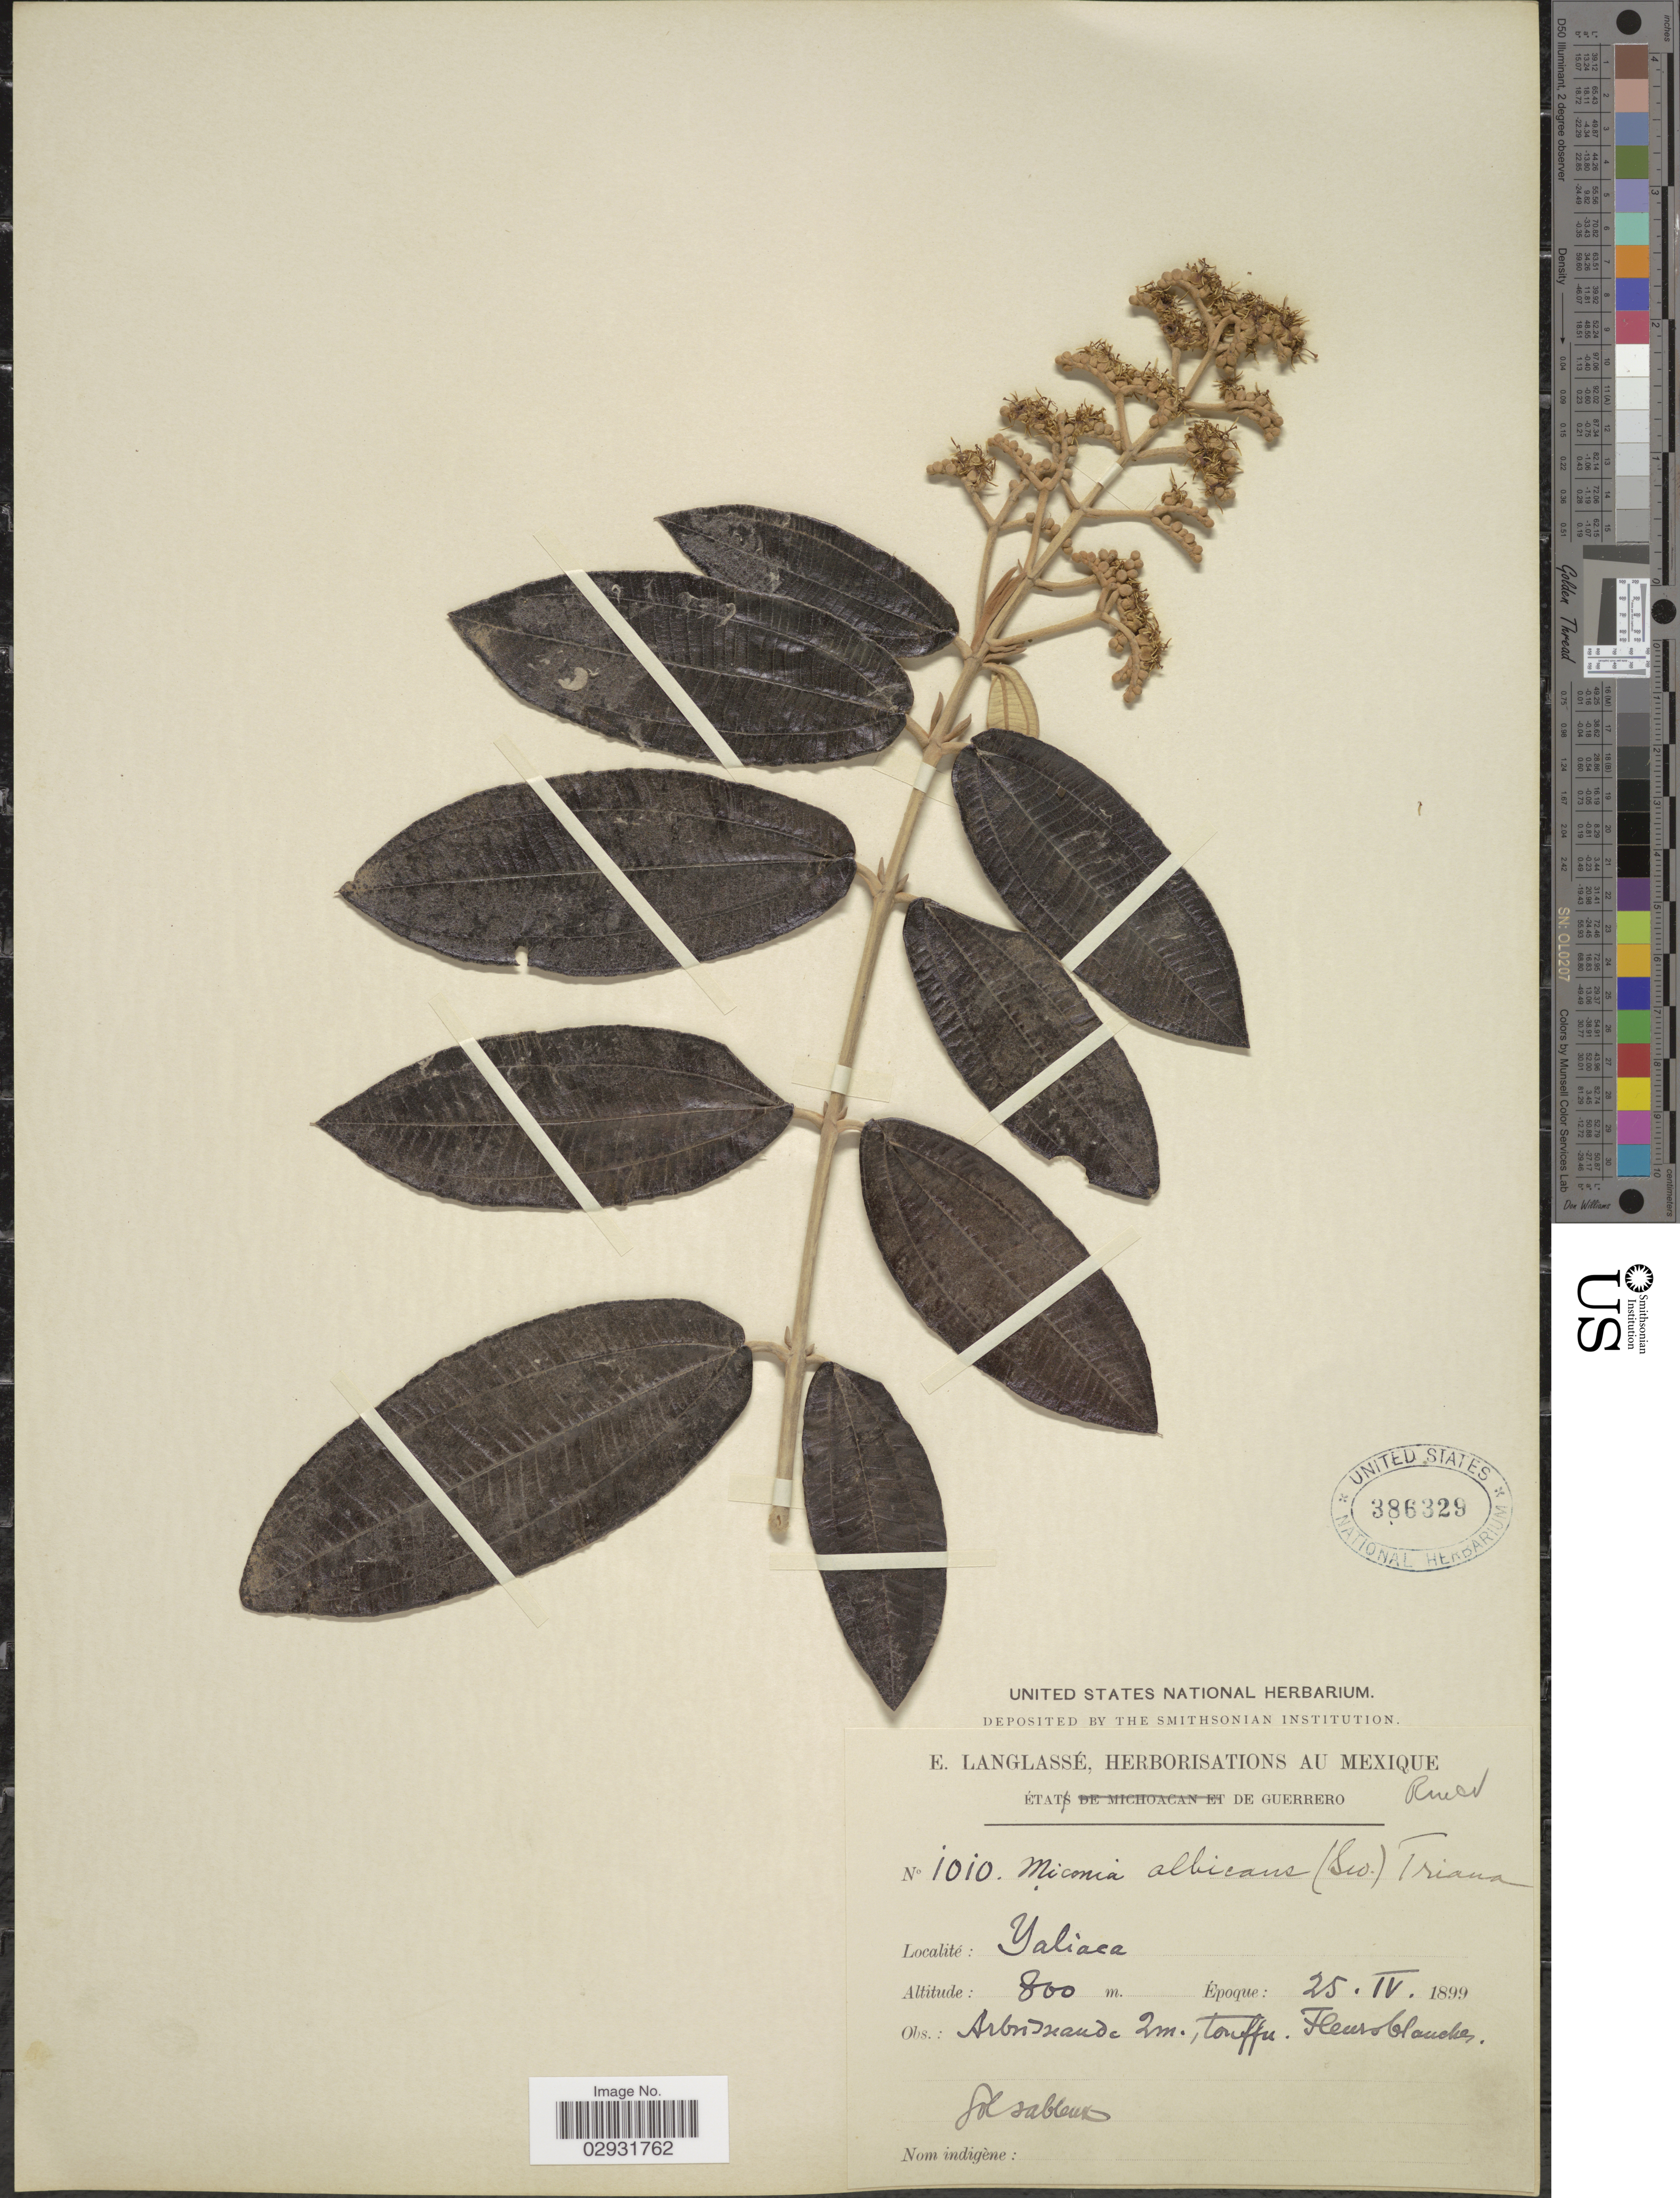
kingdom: Plantae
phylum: Tracheophyta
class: Magnoliopsida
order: Myrtales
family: Melastomataceae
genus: Miconia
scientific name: Miconia albicans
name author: (Sw.) Steud.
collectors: E. Langlassé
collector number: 1010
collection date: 1899-04-25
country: Mexico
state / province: Guerrero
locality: État de Guerrero. Yaliaca.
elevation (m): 800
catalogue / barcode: US 386329